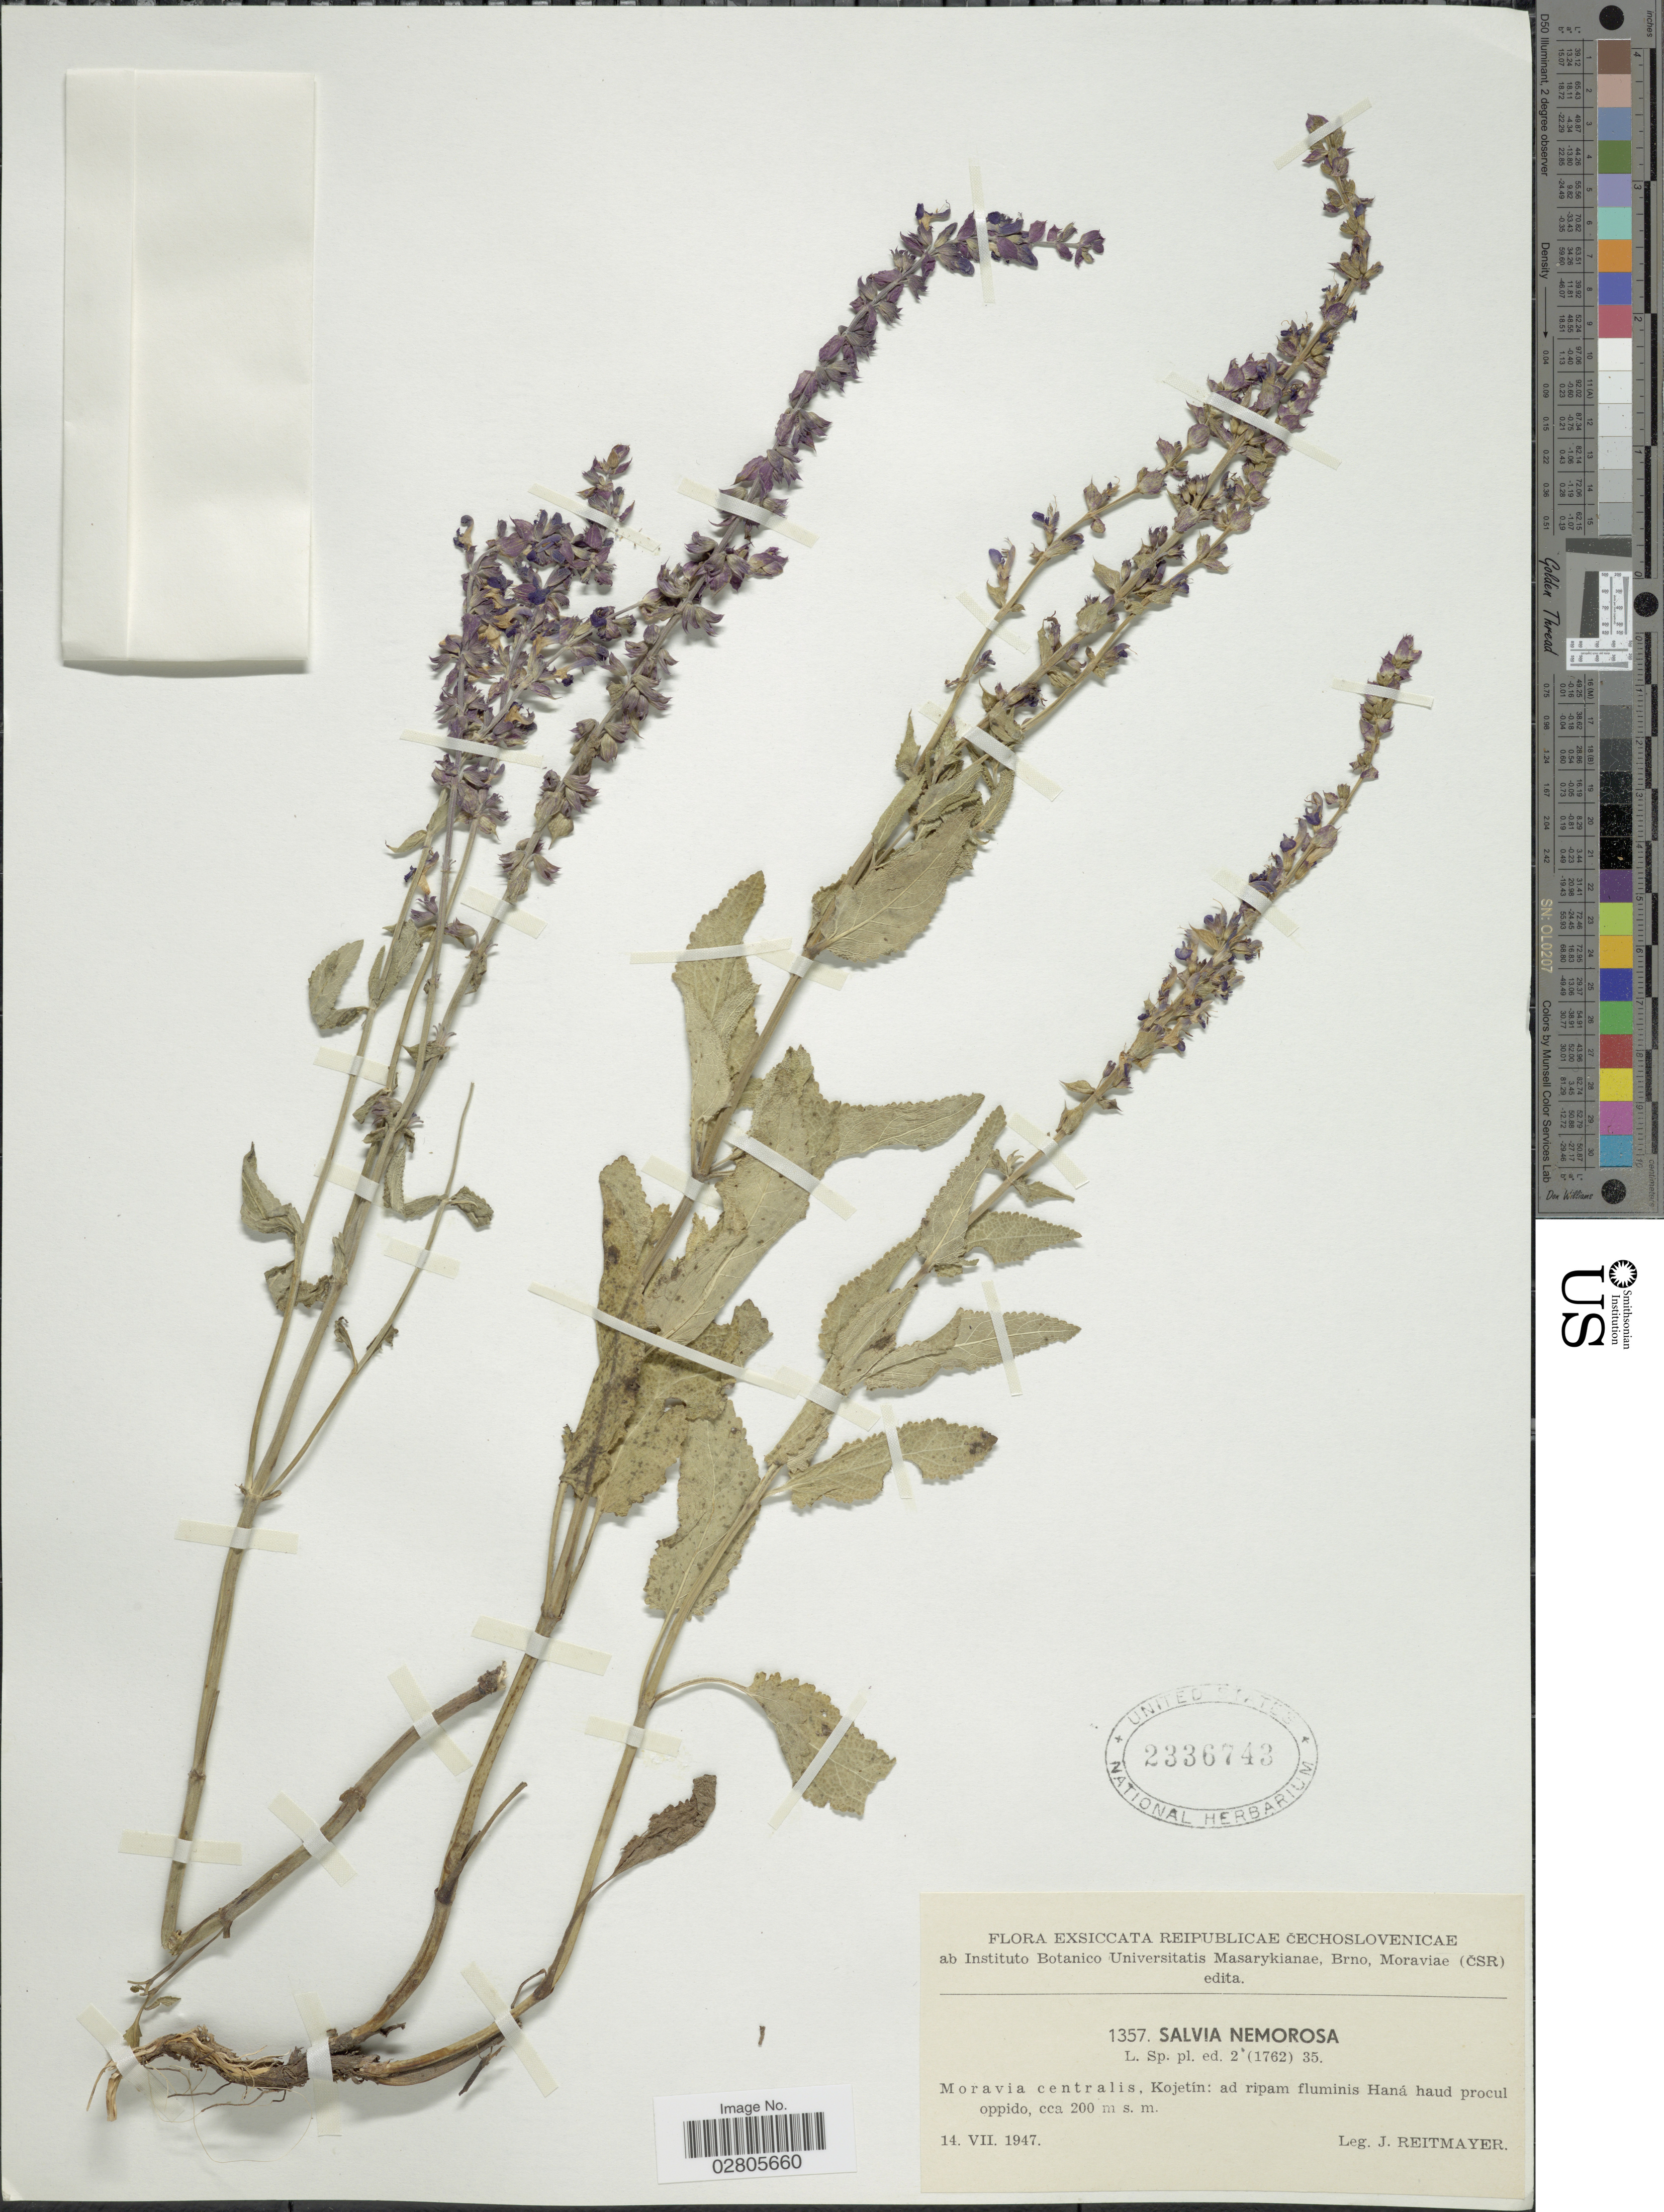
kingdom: Plantae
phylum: Tracheophyta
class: Magnoliopsida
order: Lamiales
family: Lamiaceae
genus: Salvia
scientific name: Salvia nemorosa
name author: L.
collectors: J. Reitmayer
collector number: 1357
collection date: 1947-07-14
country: Czechia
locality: Reipublicae Cechoslovenicae. Moravia centralis, Kojetín: ad ripam fluminis Haná haud procul oppido.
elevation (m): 200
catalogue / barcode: US 2336743